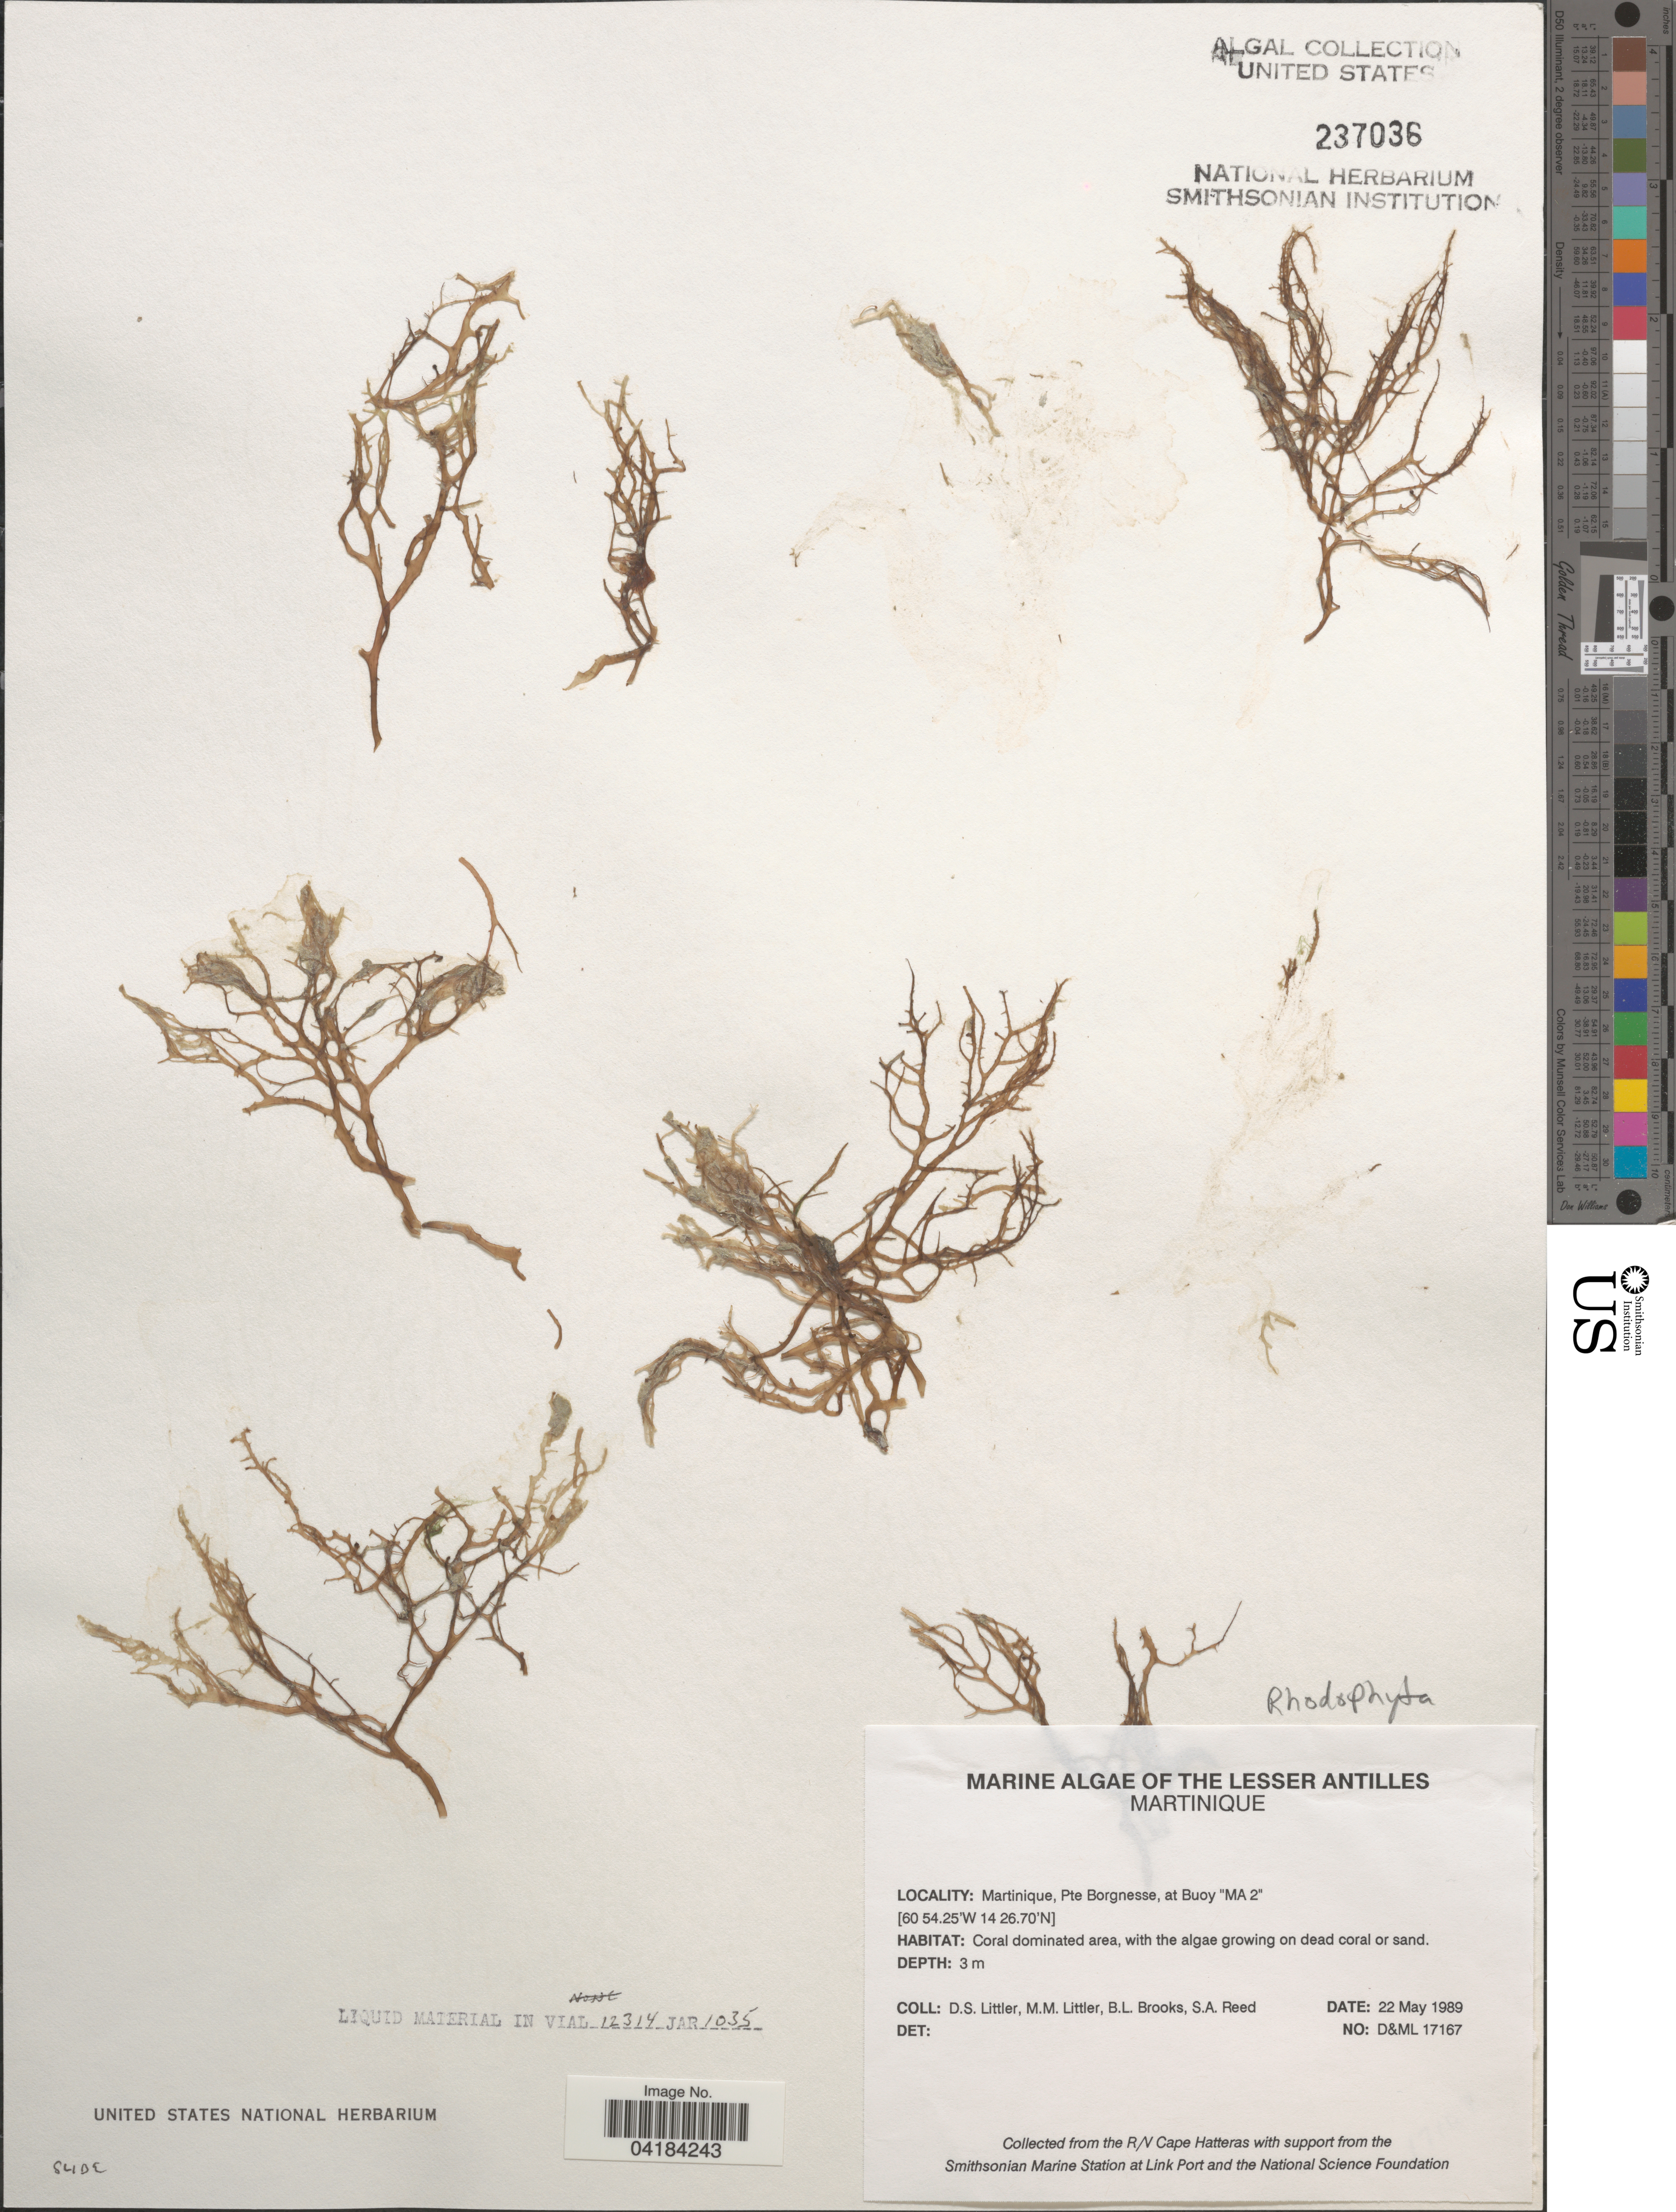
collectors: D. S. Littler, B. Brooks & S. Reed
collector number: D&ML171767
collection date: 1989-05-22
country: Martinique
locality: The Lesser Antilles. Pte Borgnesse, at Buoy "MA 2".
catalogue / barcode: US 237036